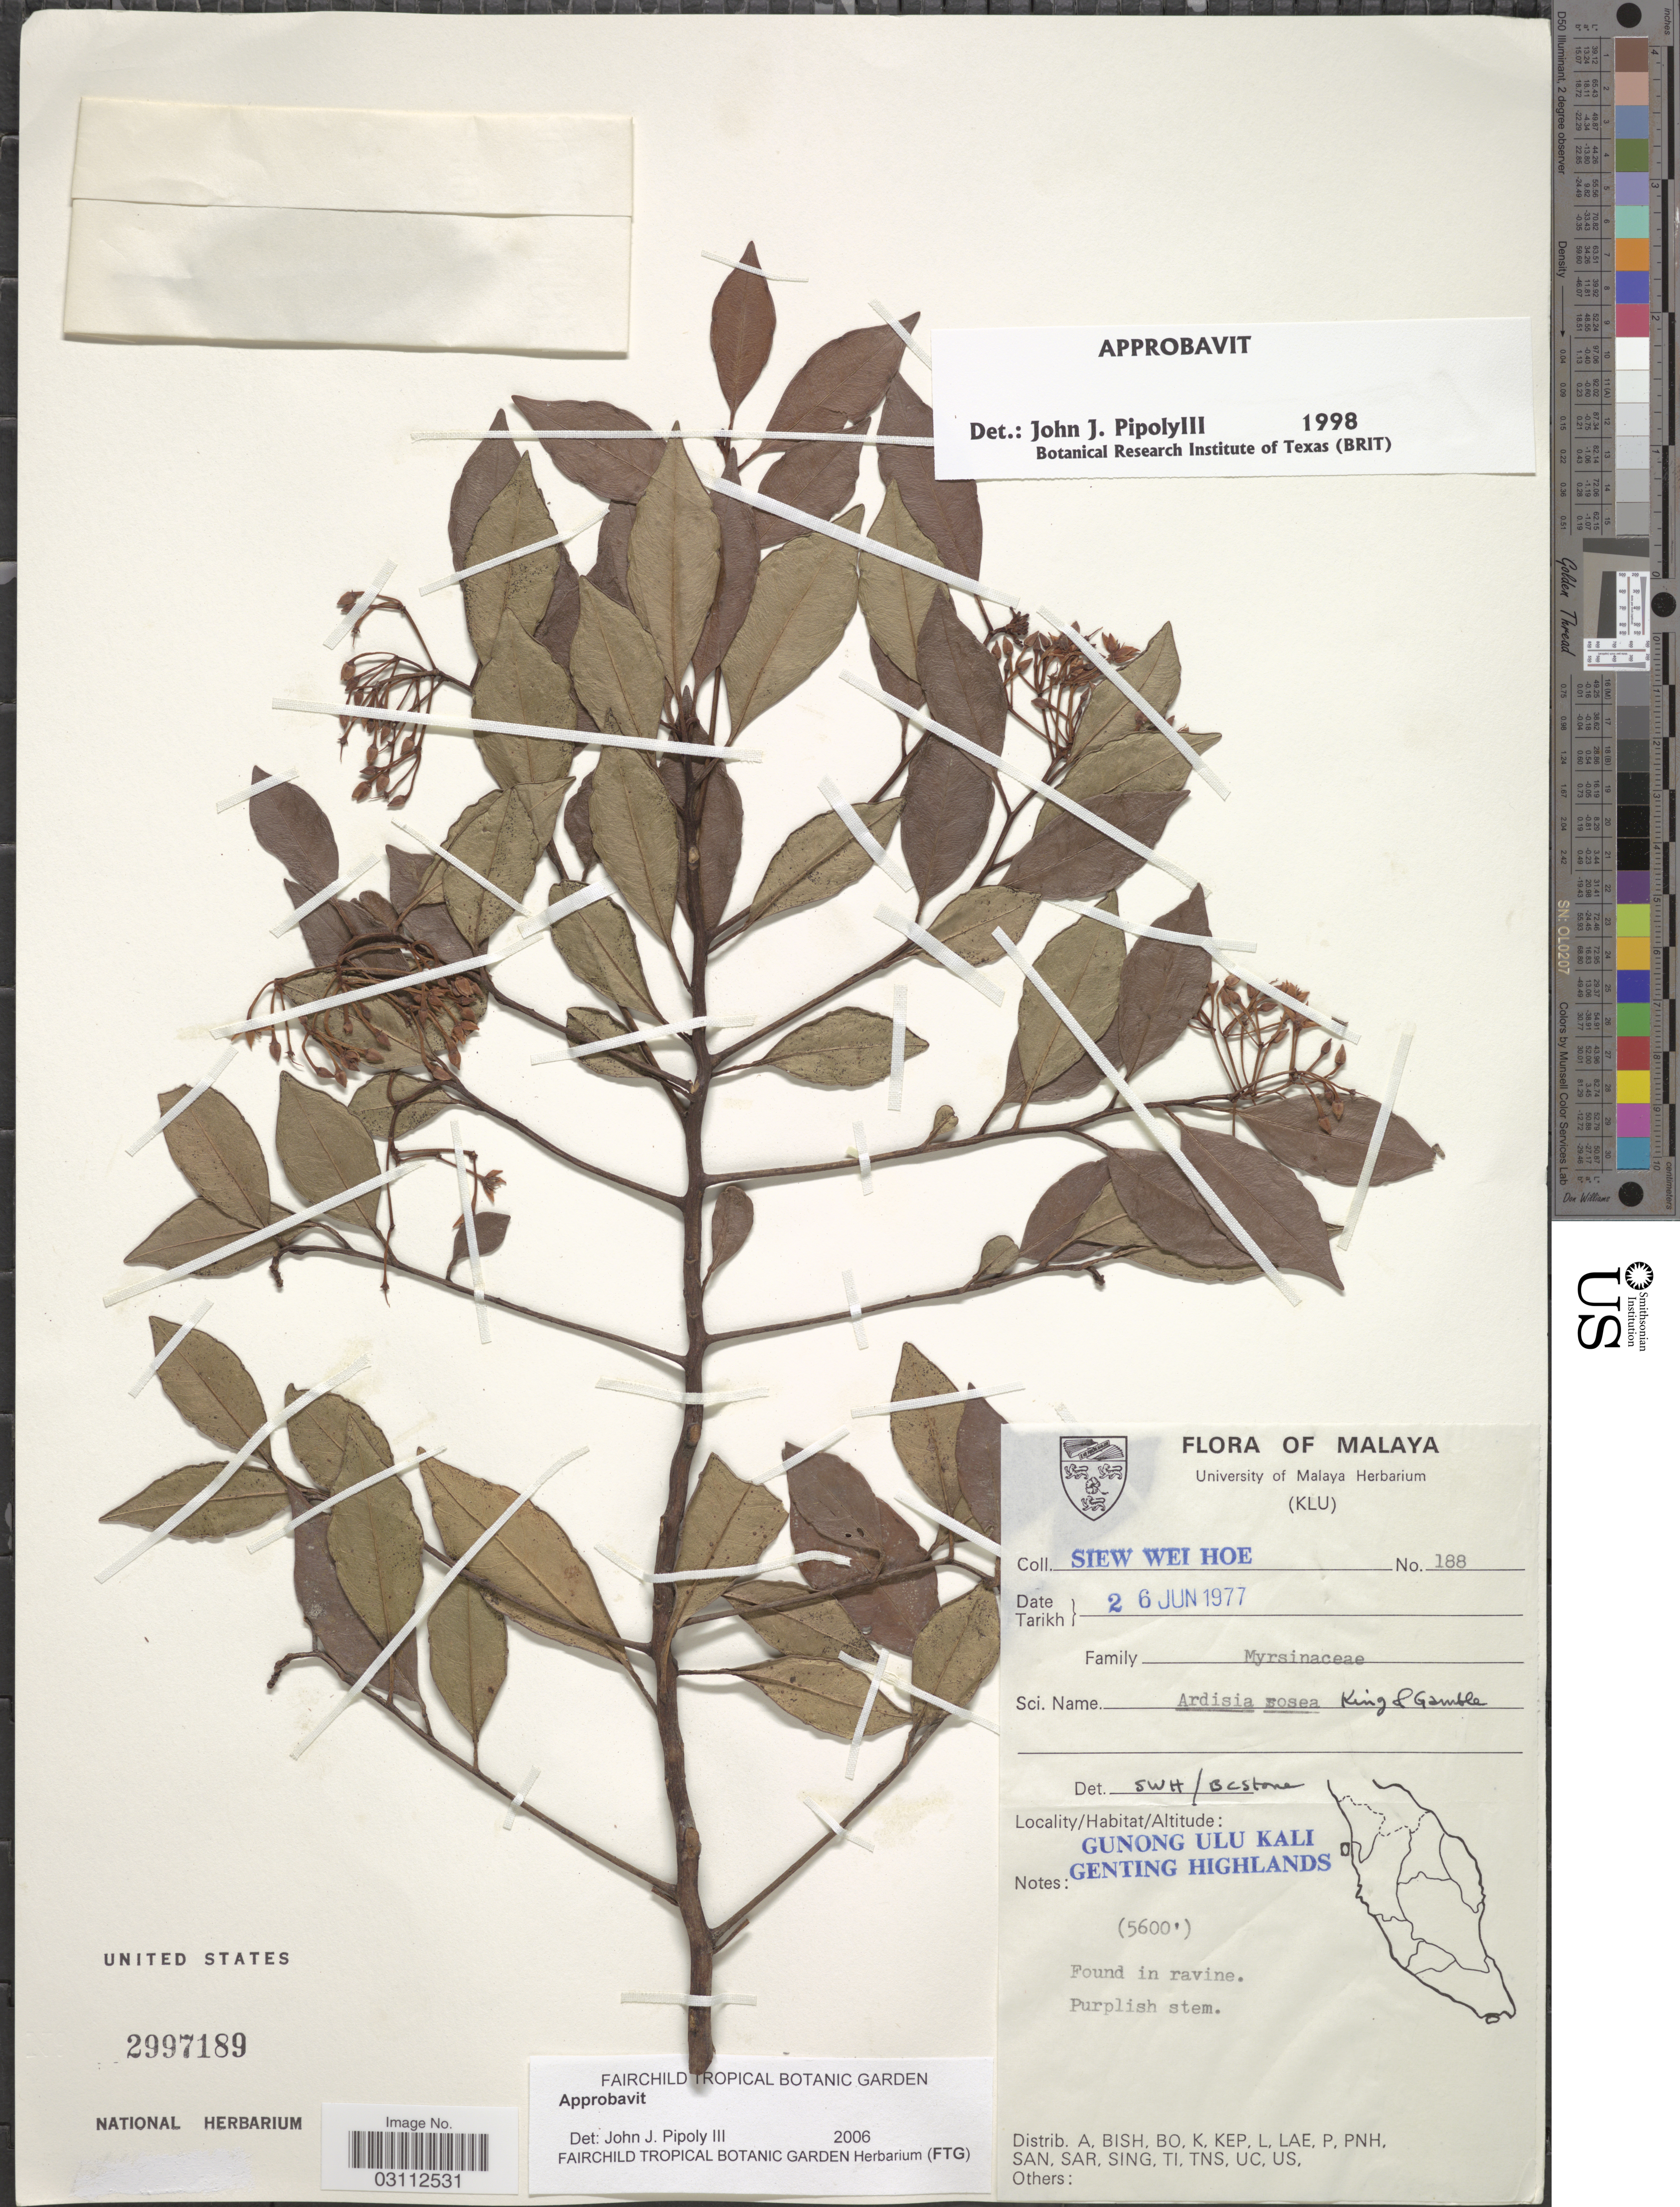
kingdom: Plantae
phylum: Tracheophyta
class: Magnoliopsida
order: Ericales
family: Primulaceae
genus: Ardisia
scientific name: Ardisia rosea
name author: King & Gamble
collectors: W. H. Siew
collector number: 188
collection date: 1977-06-26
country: Malaysia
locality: Malaya. Gunong Ulu Kali. Genting Highlands.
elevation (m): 1707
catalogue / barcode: US 2997189